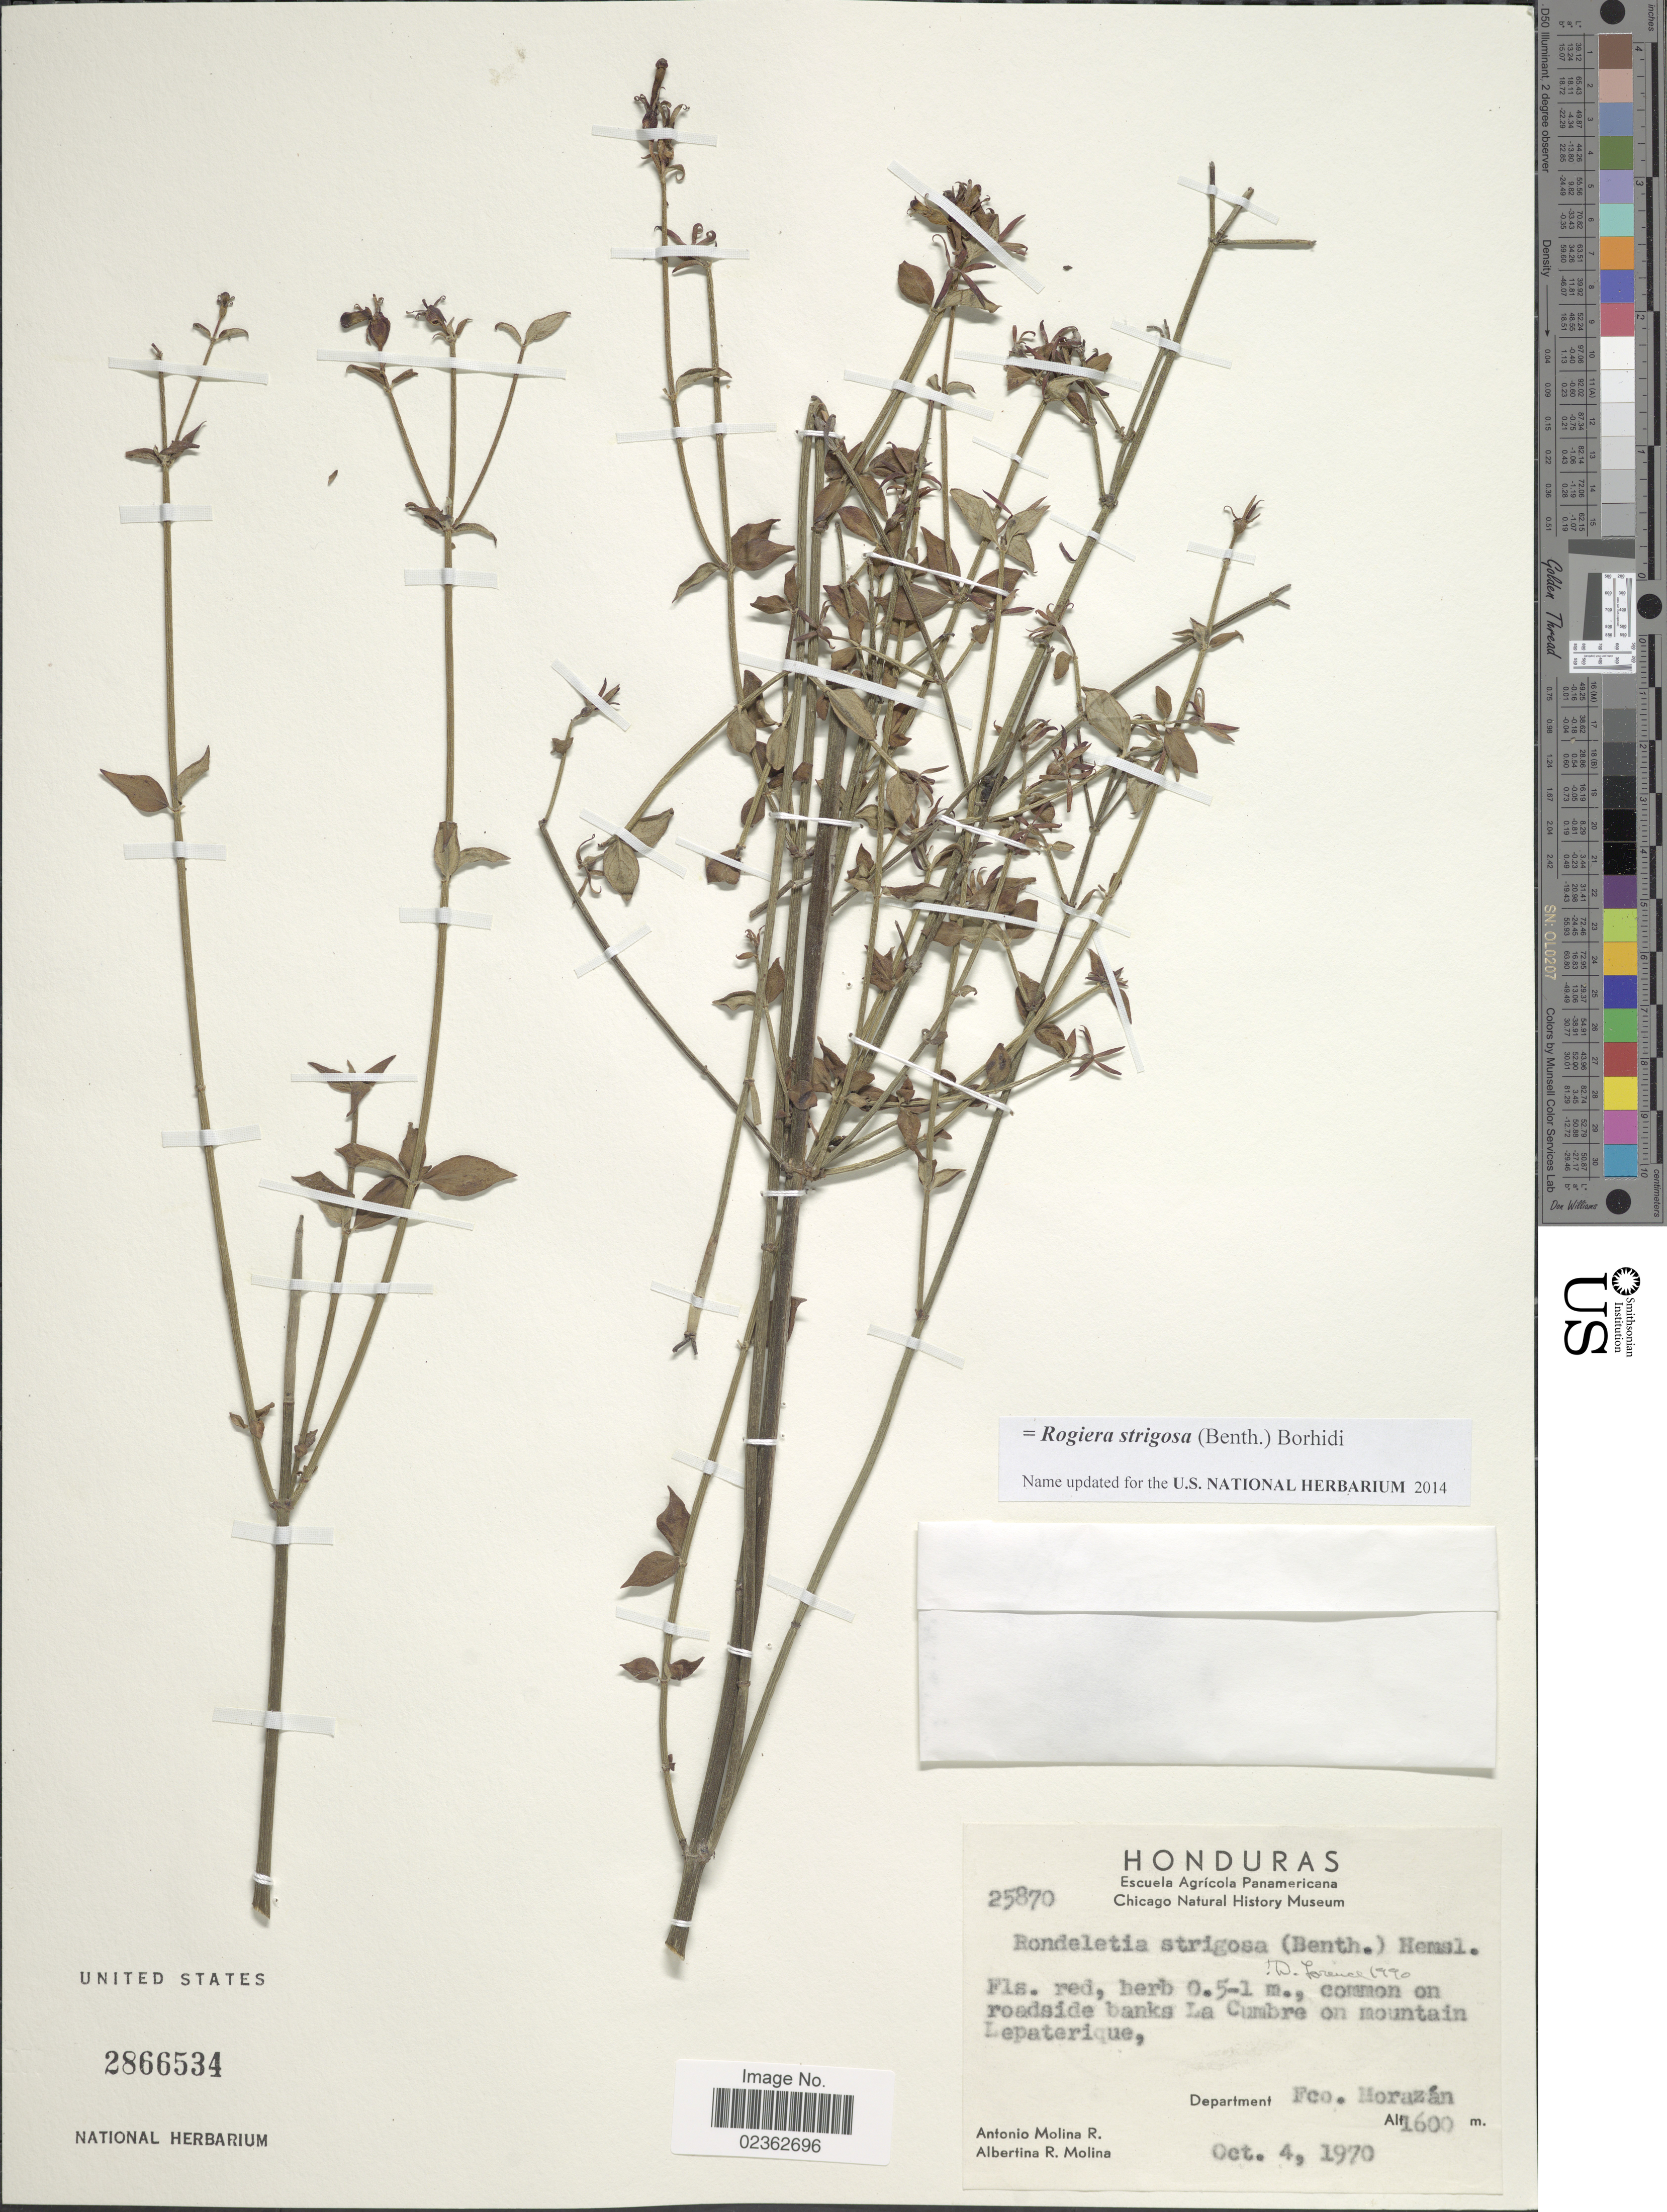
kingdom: Plantae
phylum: Tracheophyta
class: Magnoliopsida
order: Gentianales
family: Rubiaceae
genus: Rogiera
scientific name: Rogiera strigosa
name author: (Benth.) Borhidi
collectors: A. Molina R. & A. R. Molina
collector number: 25870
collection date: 1970-10-04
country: Honduras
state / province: Fco. Morazán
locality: On roadside banks La Cumbre on mountain Lepaterique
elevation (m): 1600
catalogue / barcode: US 2866534